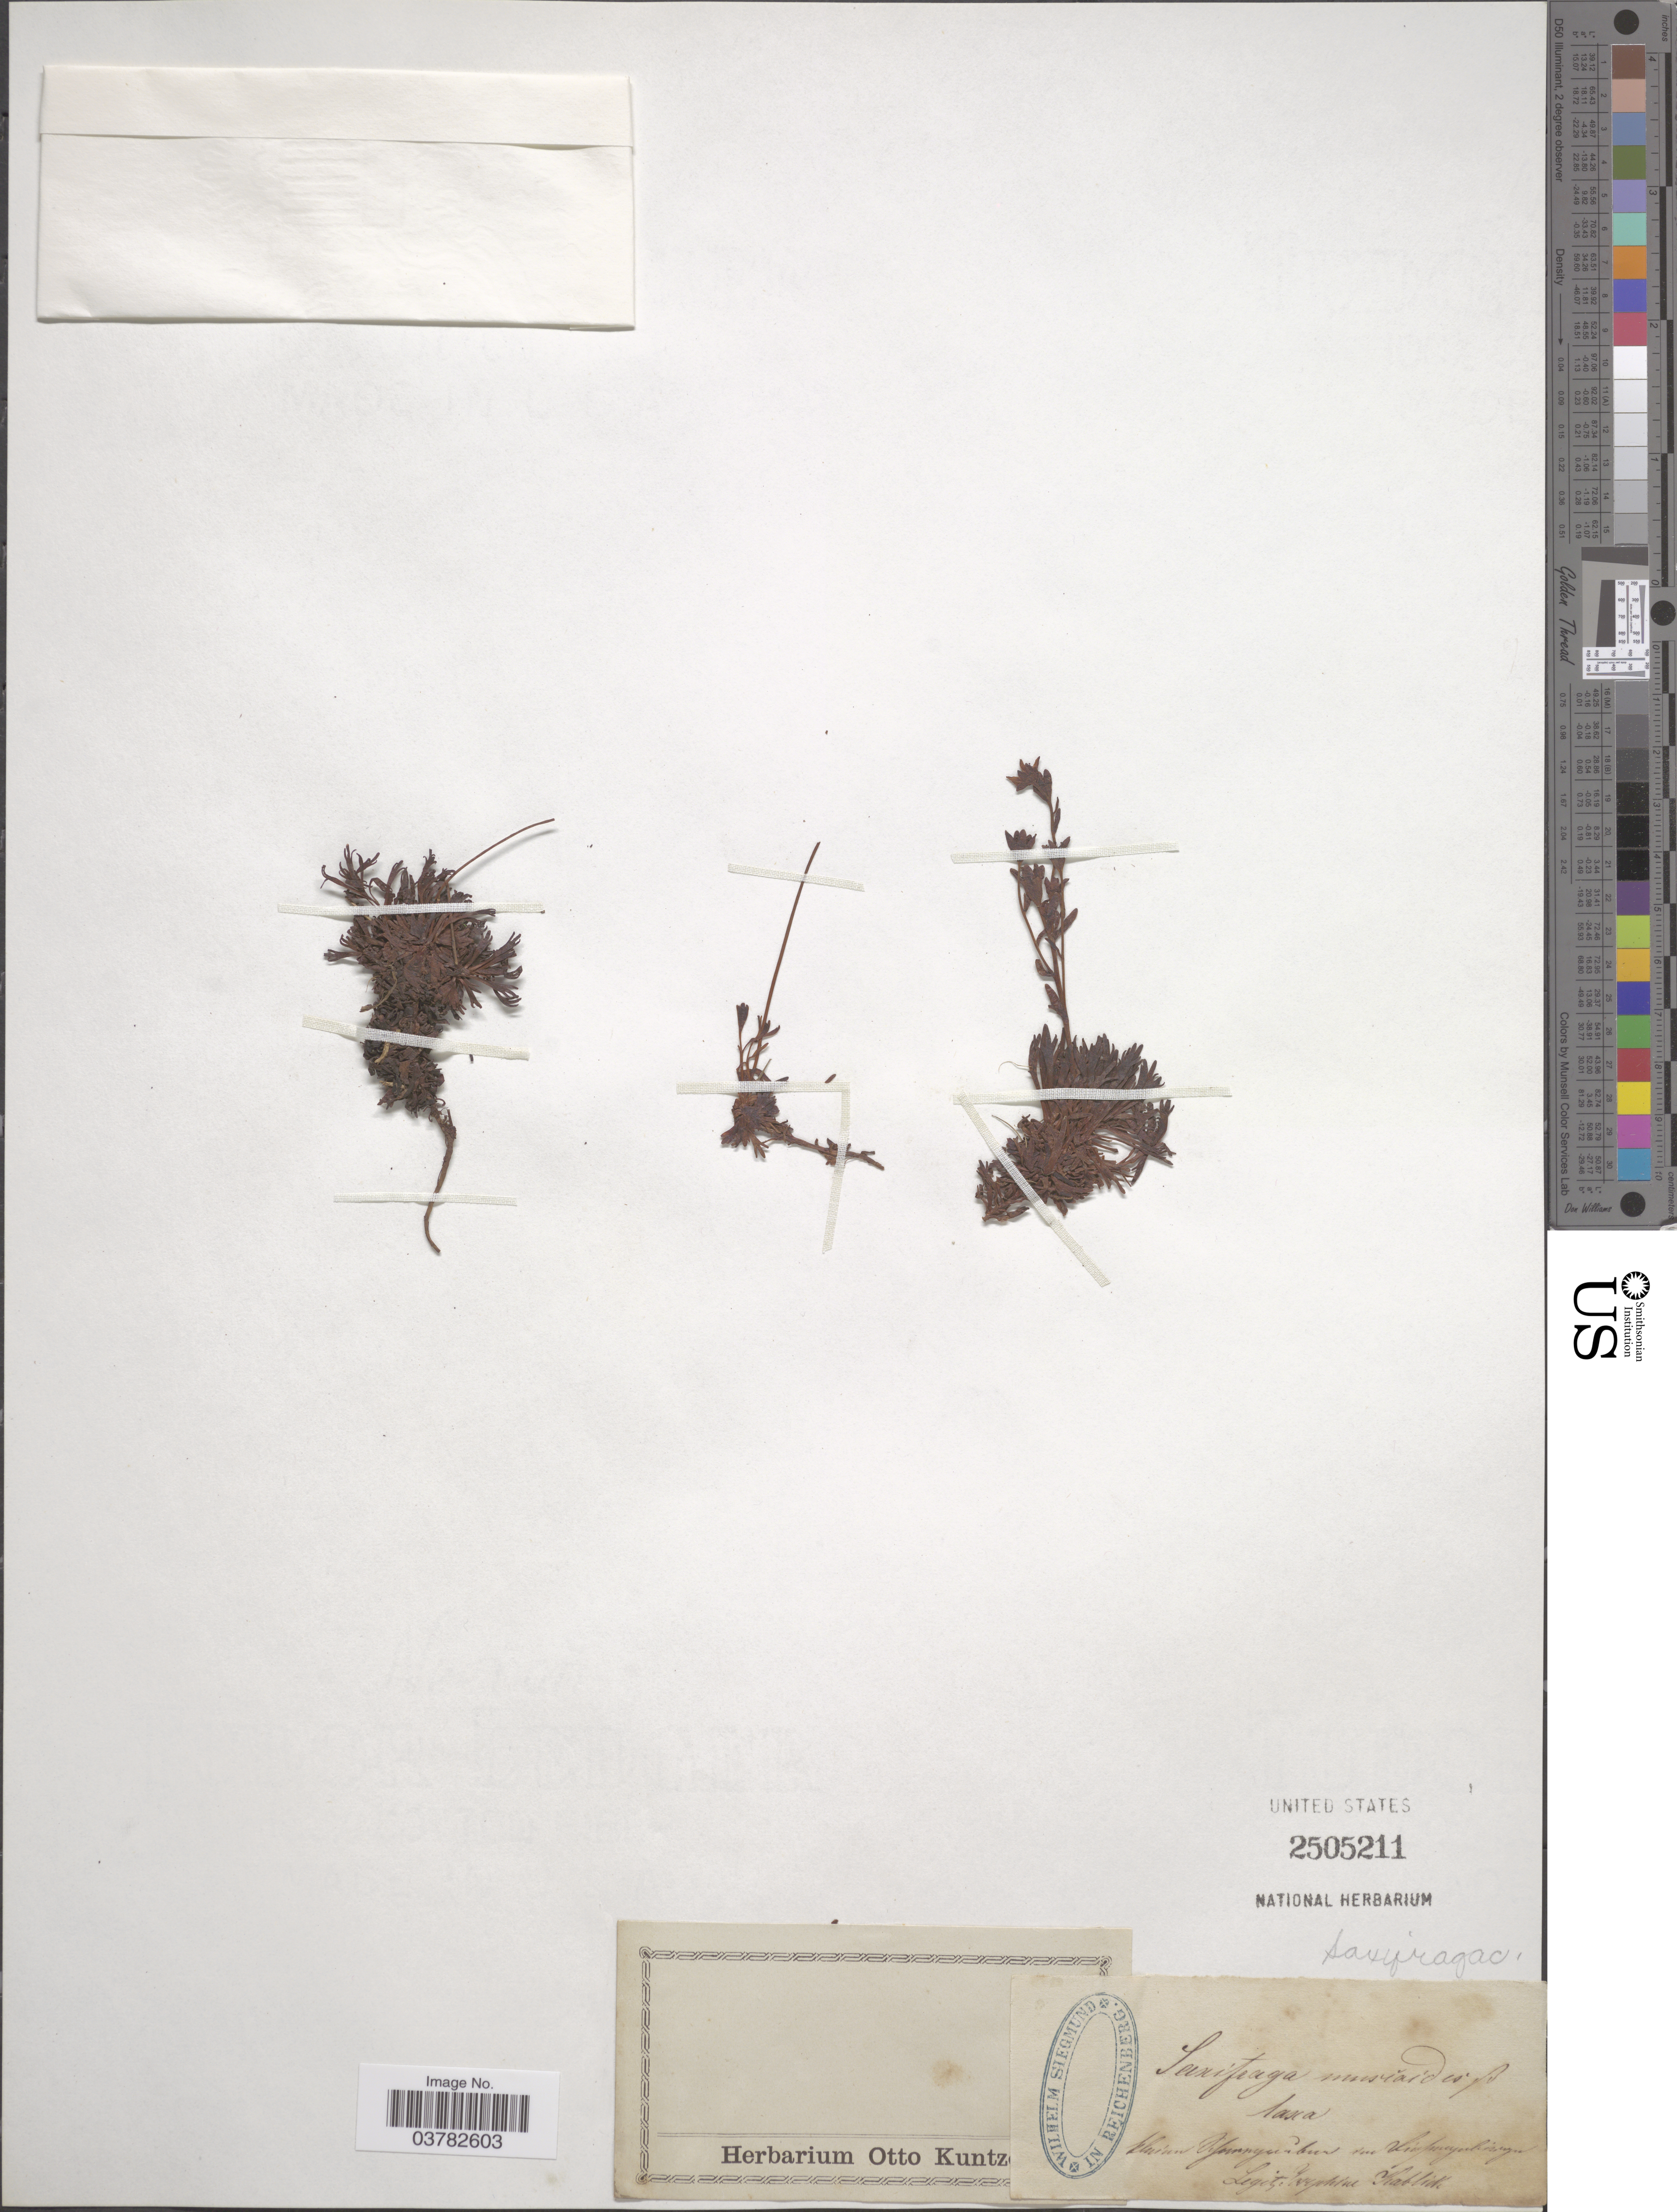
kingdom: Plantae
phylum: Tracheophyta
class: Magnoliopsida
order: Saxifragales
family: Saxifragaceae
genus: Saxifraga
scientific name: Saxifraga muscoides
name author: All.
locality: [illegible text].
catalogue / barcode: US 2505211